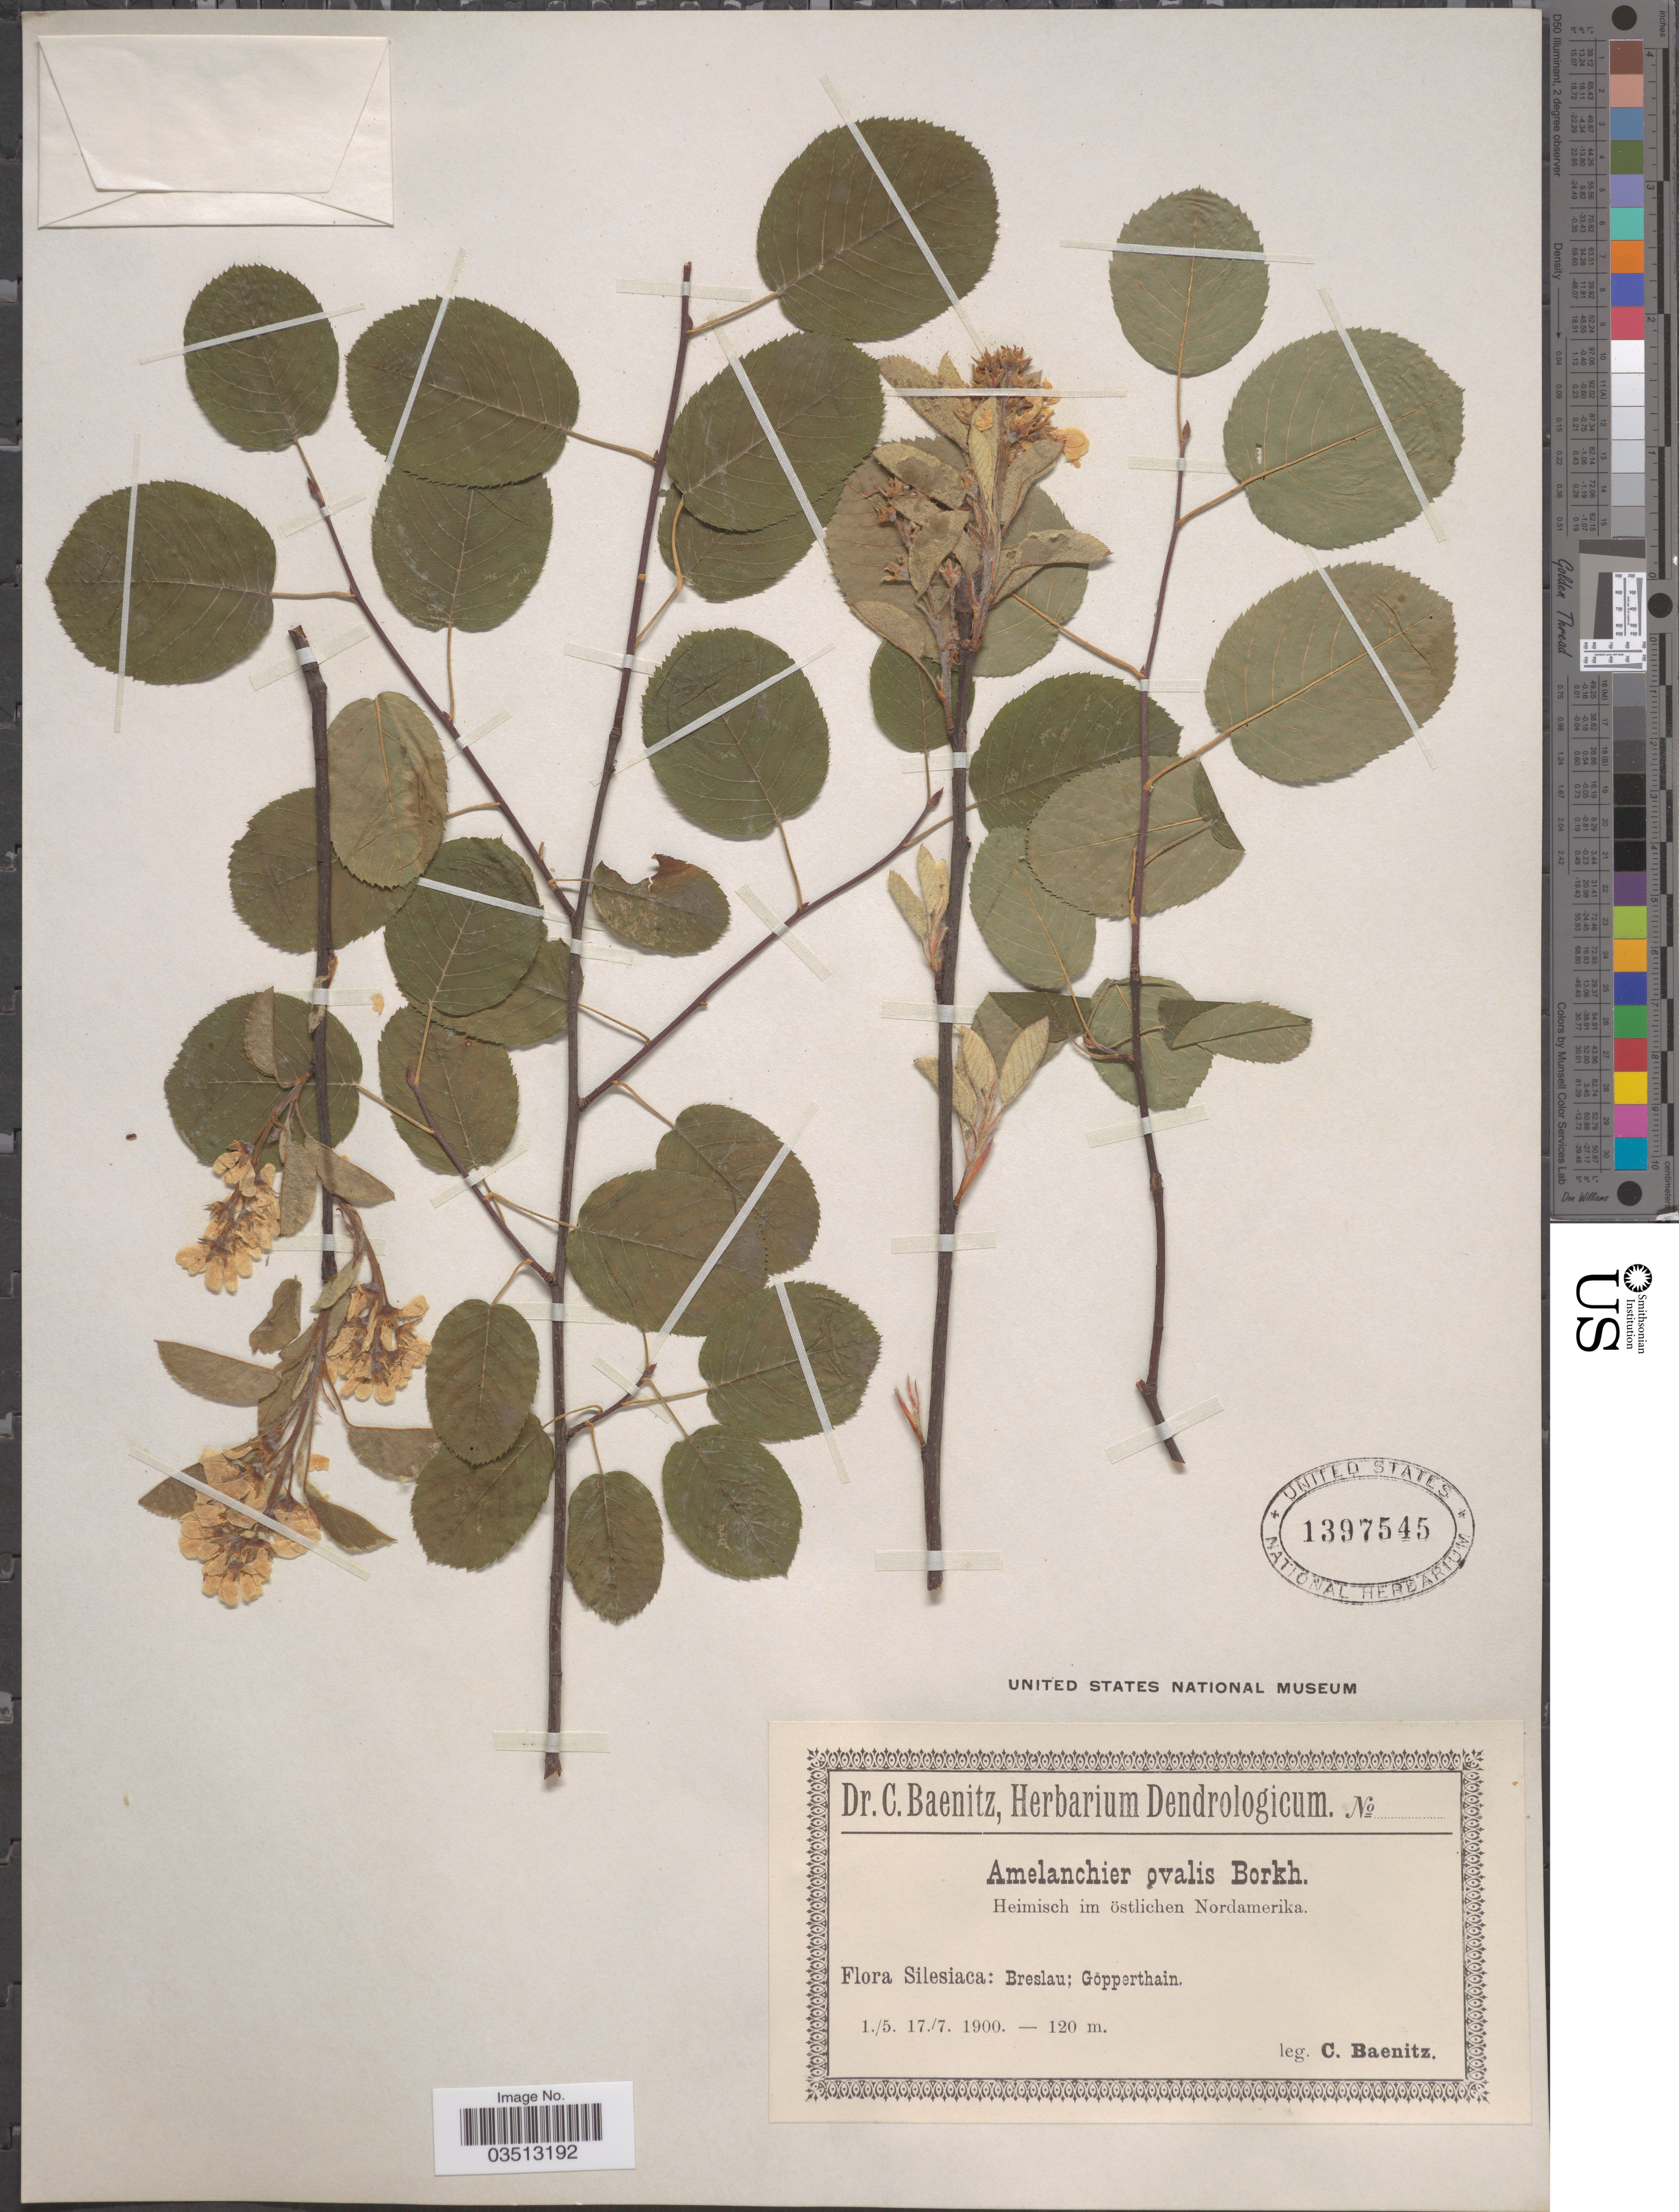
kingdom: Plantae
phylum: Tracheophyta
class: Magnoliopsida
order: Rosales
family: Rosaceae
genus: Amelanchier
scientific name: Amelanchier ovalis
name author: Medik.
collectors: C. G. Baenitz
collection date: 1900-05-01/1900-07-17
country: Poland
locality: Silesiaca: Breslau; Göpperthain.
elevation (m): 120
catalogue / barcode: US 1397545